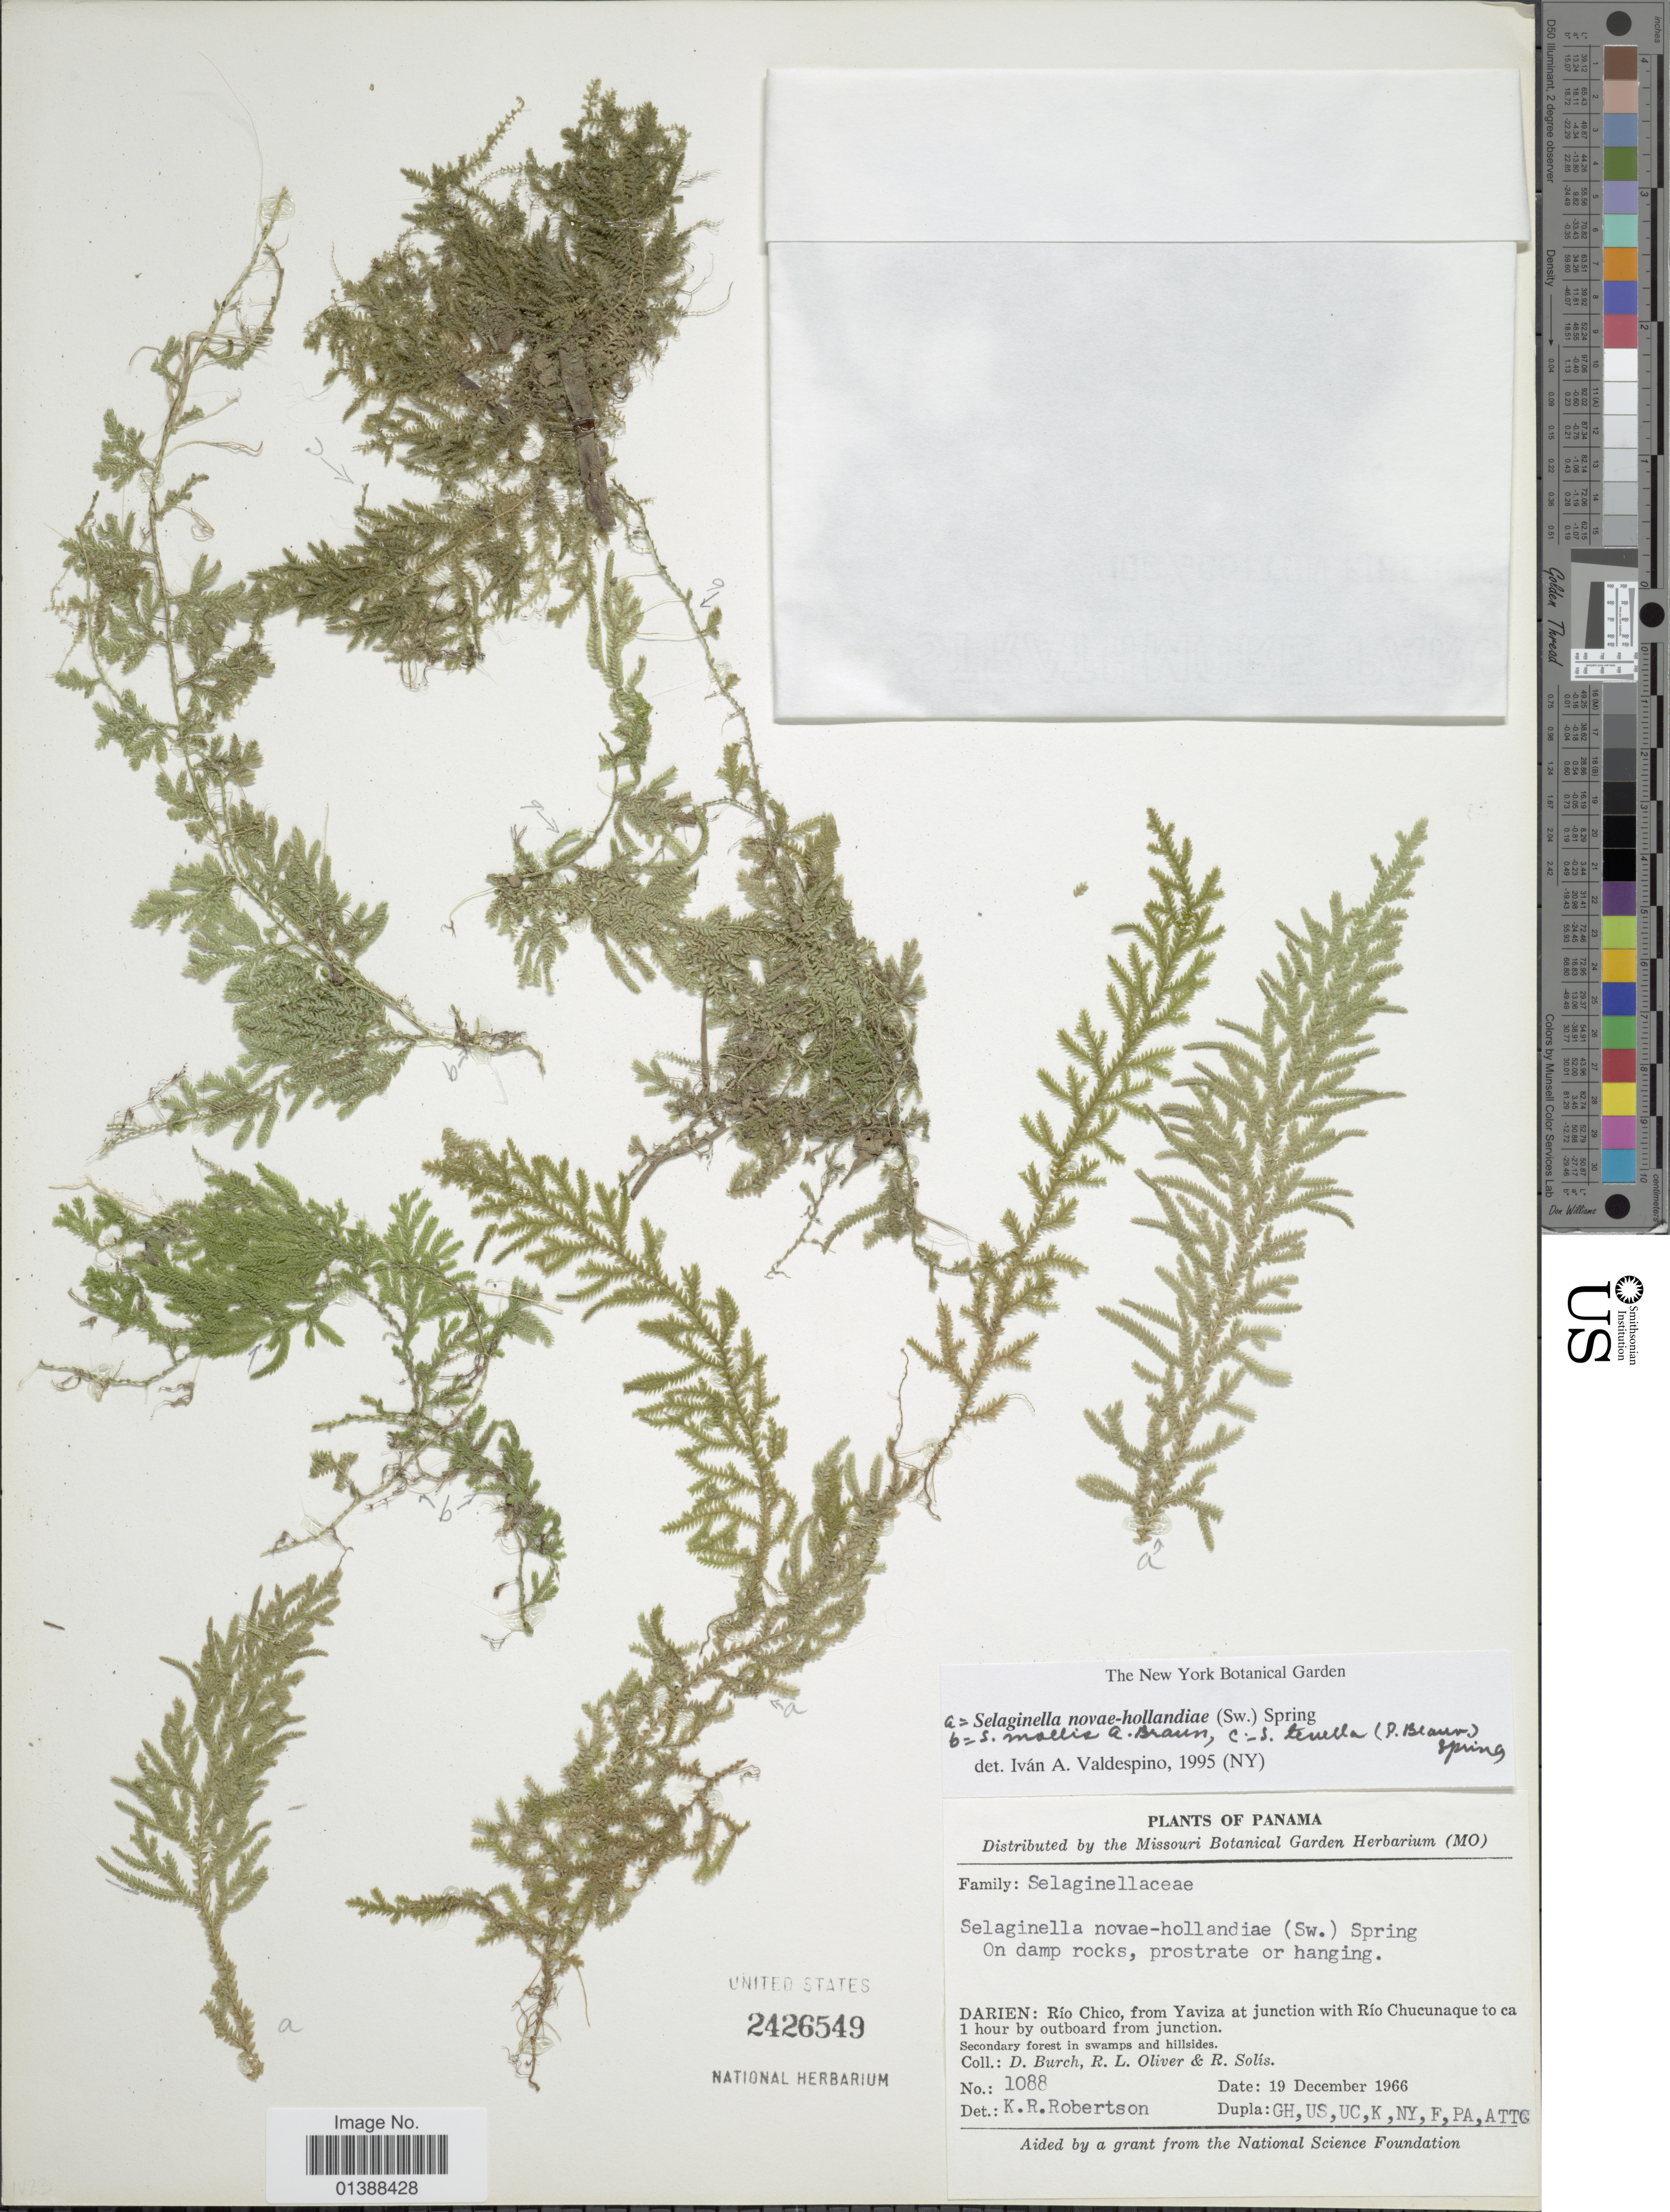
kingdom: Plantae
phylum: Tracheophyta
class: Lycopodiopsida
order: Selaginellales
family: Selaginellaceae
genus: Selaginella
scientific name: Selaginella mikeneei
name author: Valdespino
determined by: Valdespino, I. A., (PMA), Universidad de Panama (PANAMA)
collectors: D. Burch, R. Oliver & R. Solis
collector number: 1088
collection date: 1966-12-19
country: Panama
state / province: Darién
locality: Río Chico, from Yaviza at junction with Río Chucunaque to ca 1 hour by outboard from junction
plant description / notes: Also on sheet: Selaginella mollis and S. tenella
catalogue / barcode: US 2426549